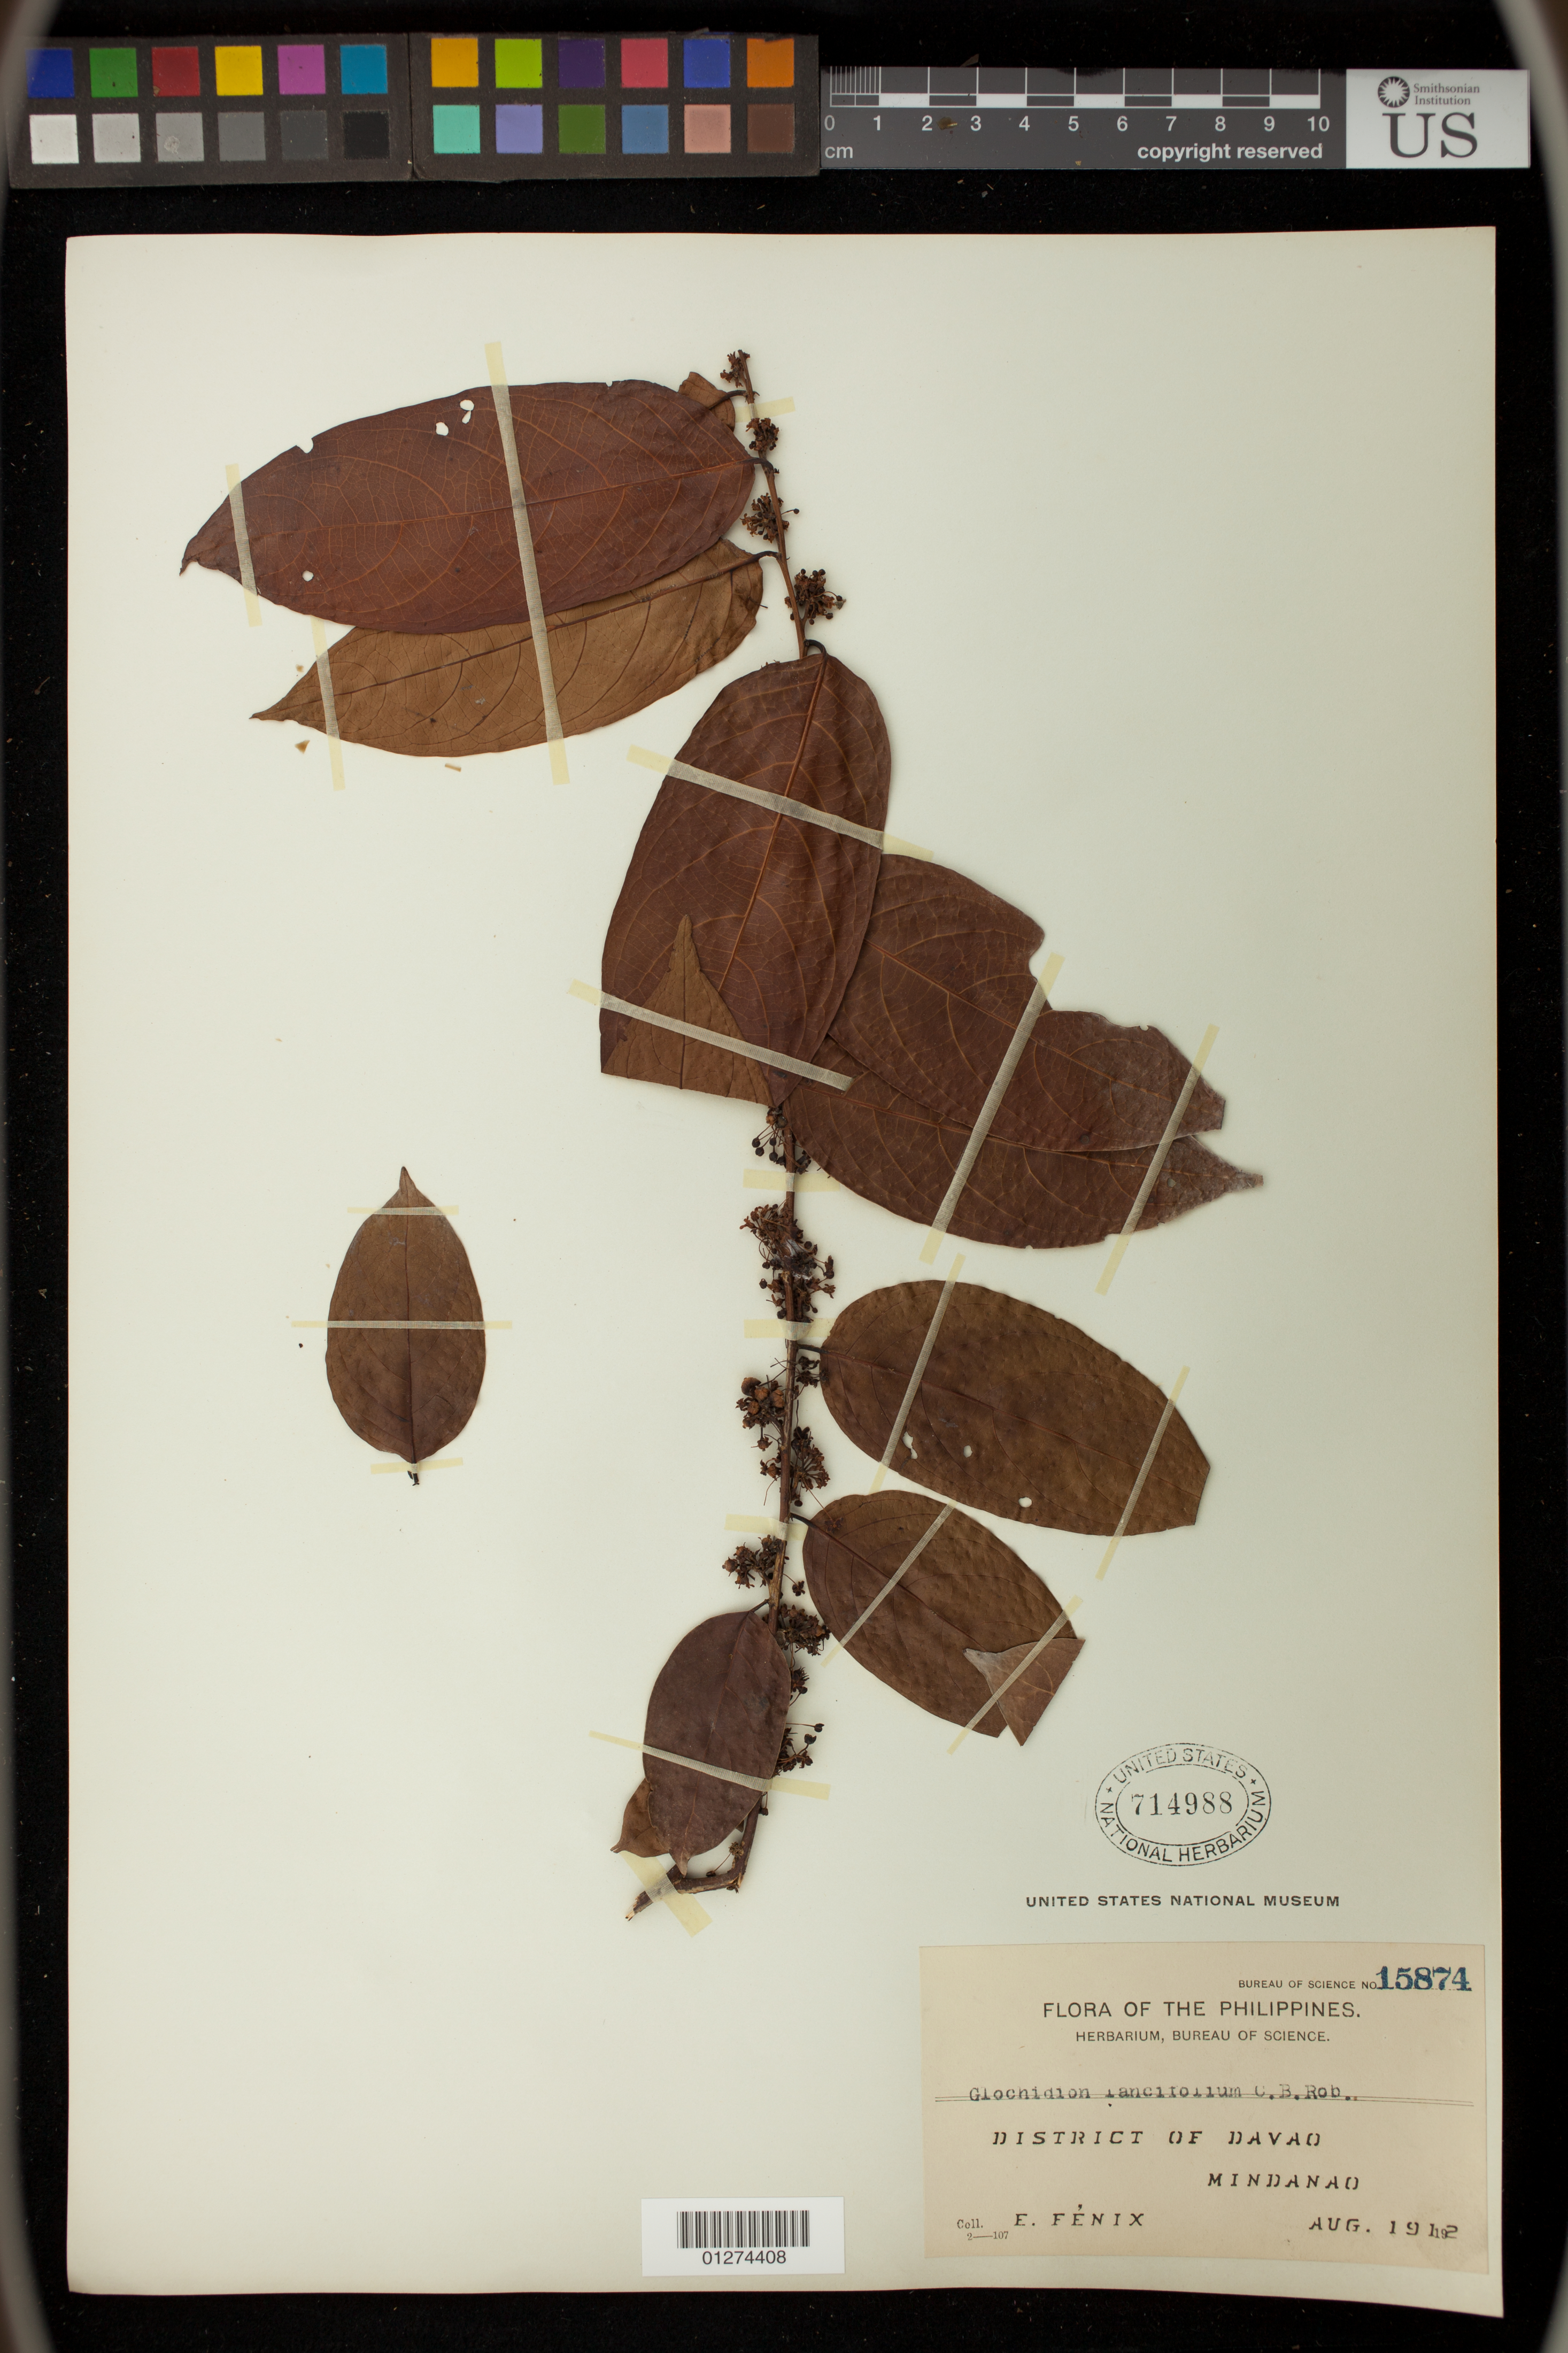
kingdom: Plantae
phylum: Tracheophyta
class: Magnoliopsida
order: Malpighiales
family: Phyllanthaceae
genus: Glochidion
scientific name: Glochidion lancifolium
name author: C.B. Rob.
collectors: E. Fenix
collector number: Bur. Sci. 15874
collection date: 1912-08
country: Philippines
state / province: Davao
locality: District of Davao,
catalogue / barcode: US 714988